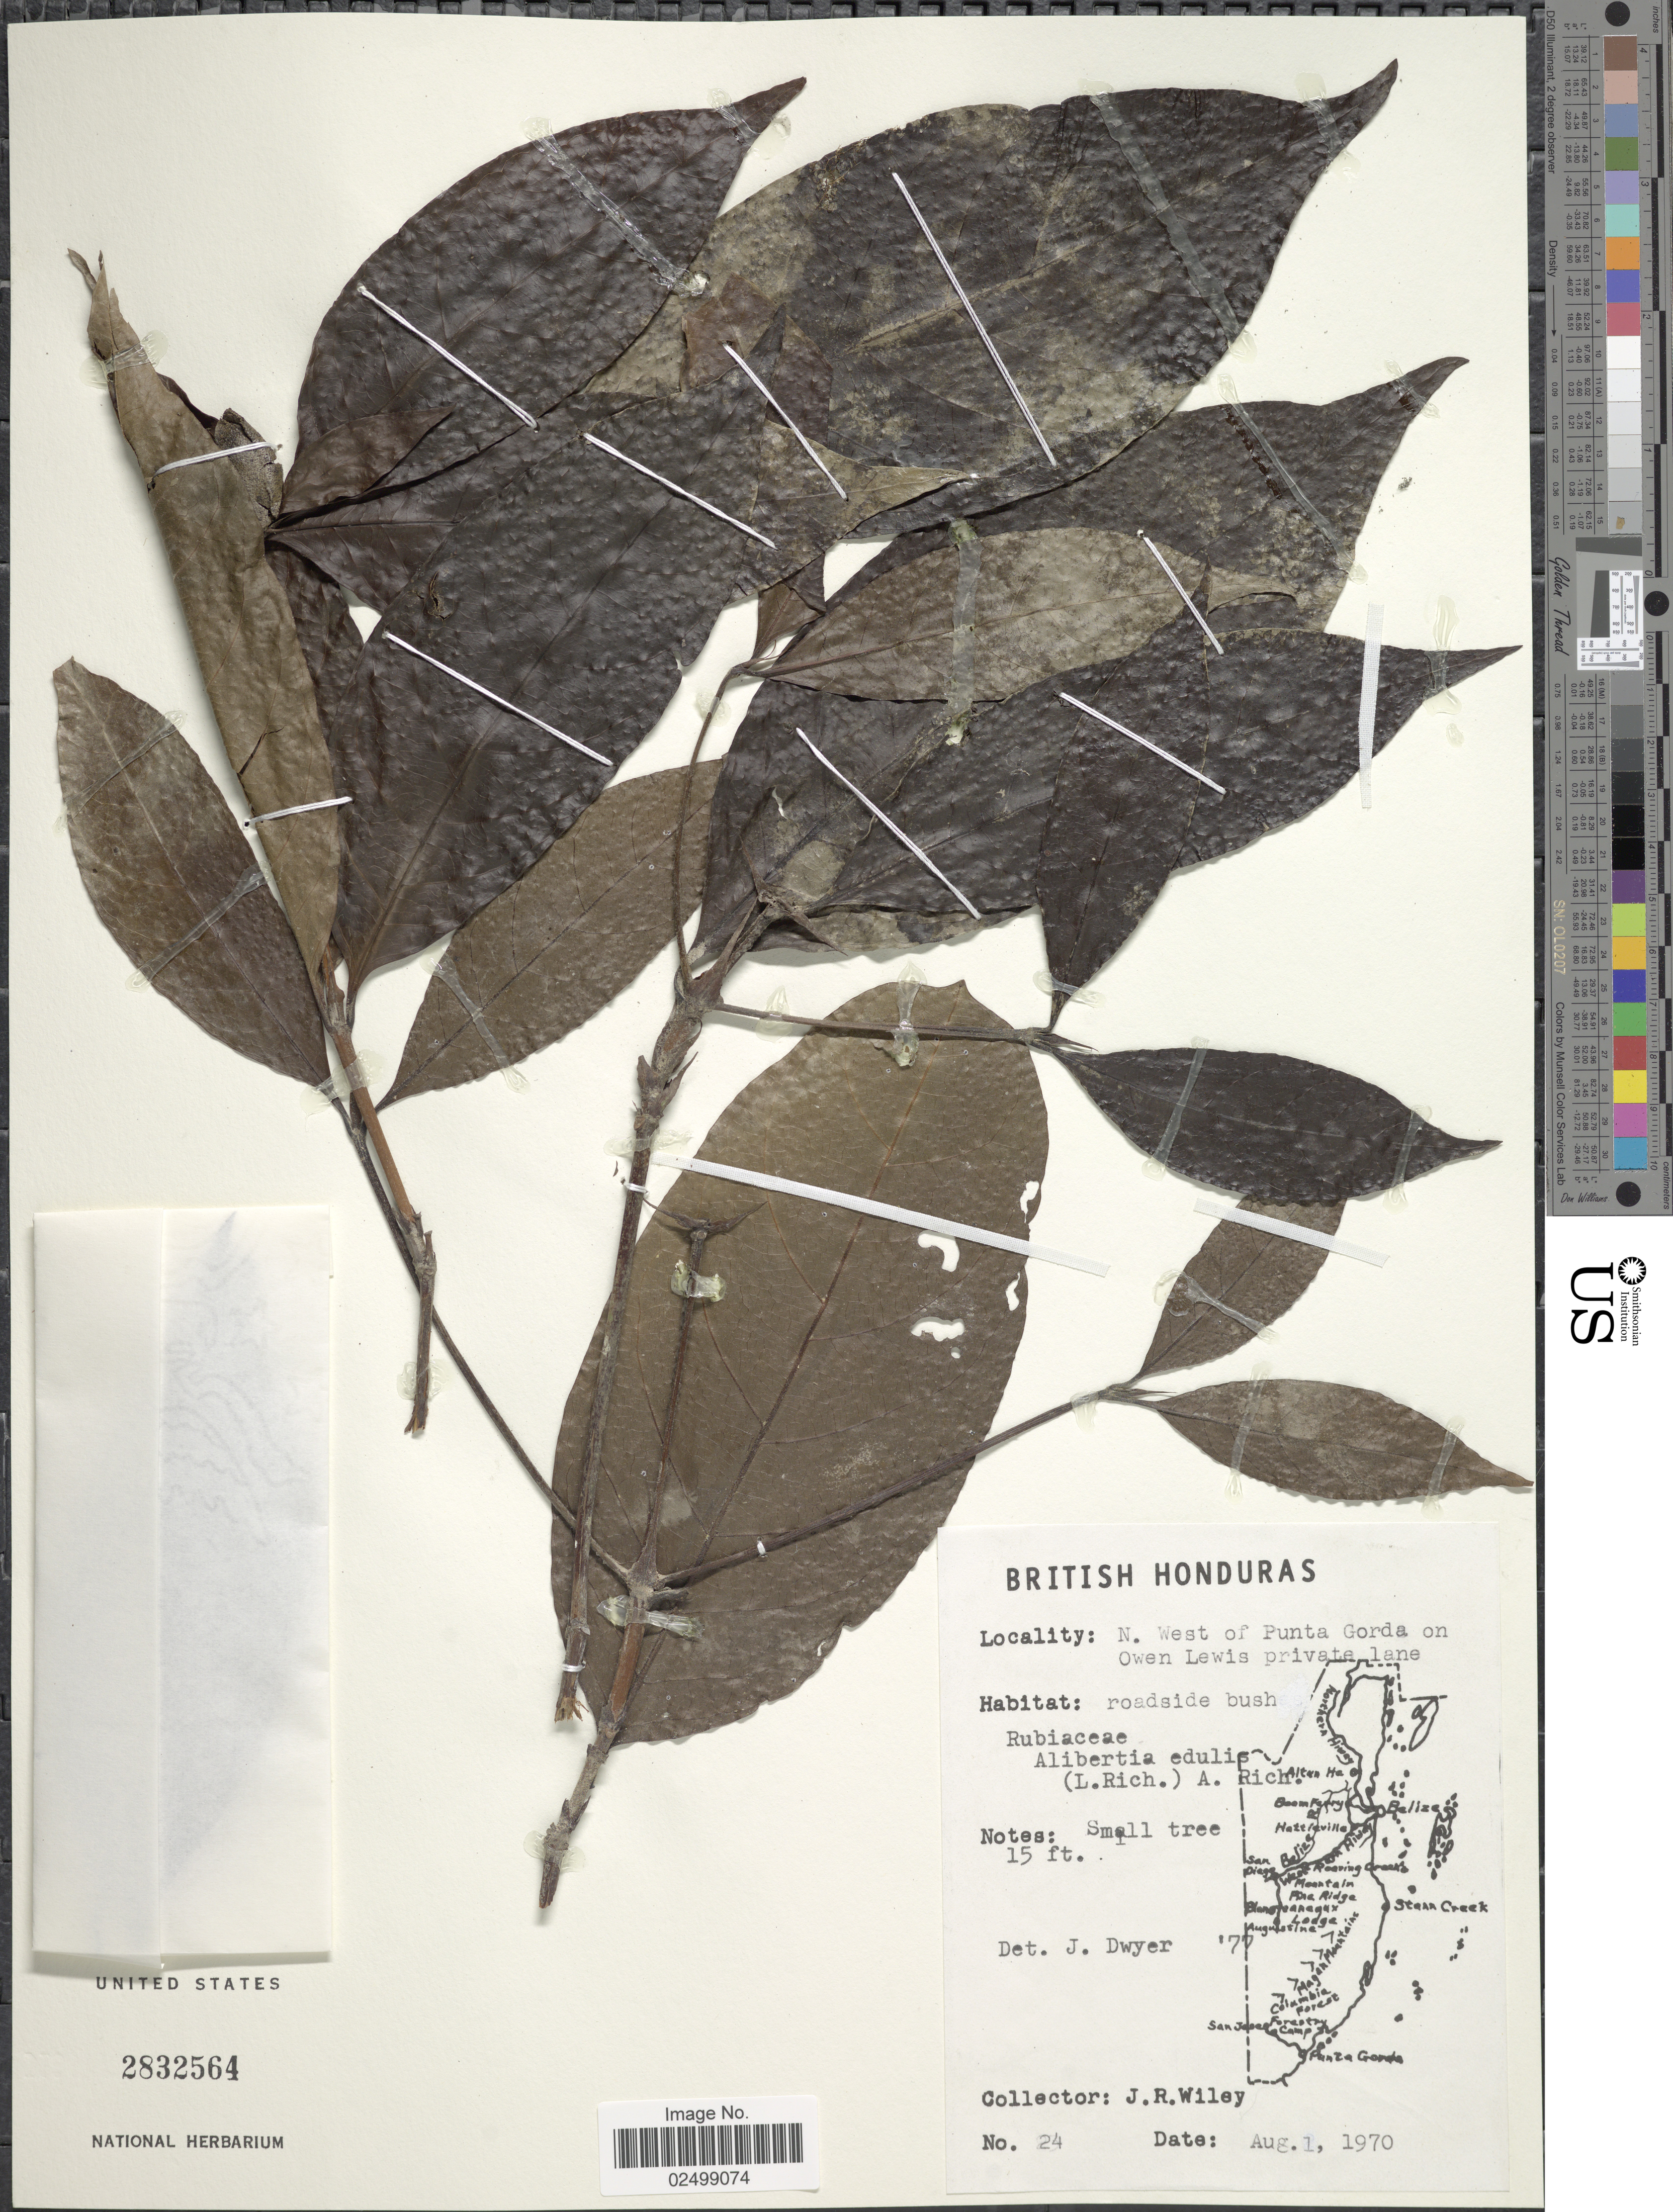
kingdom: Plantae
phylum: Tracheophyta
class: Magnoliopsida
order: Gentianales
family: Rubiaceae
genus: Alibertia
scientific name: Alibertia edulis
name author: (Rich.) A. Rich. ex DC.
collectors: J. Wiley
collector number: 24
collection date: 1970-08-01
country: Belize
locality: N. West of Punta Gorda on Owen Lewis private lane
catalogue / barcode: US 2832564